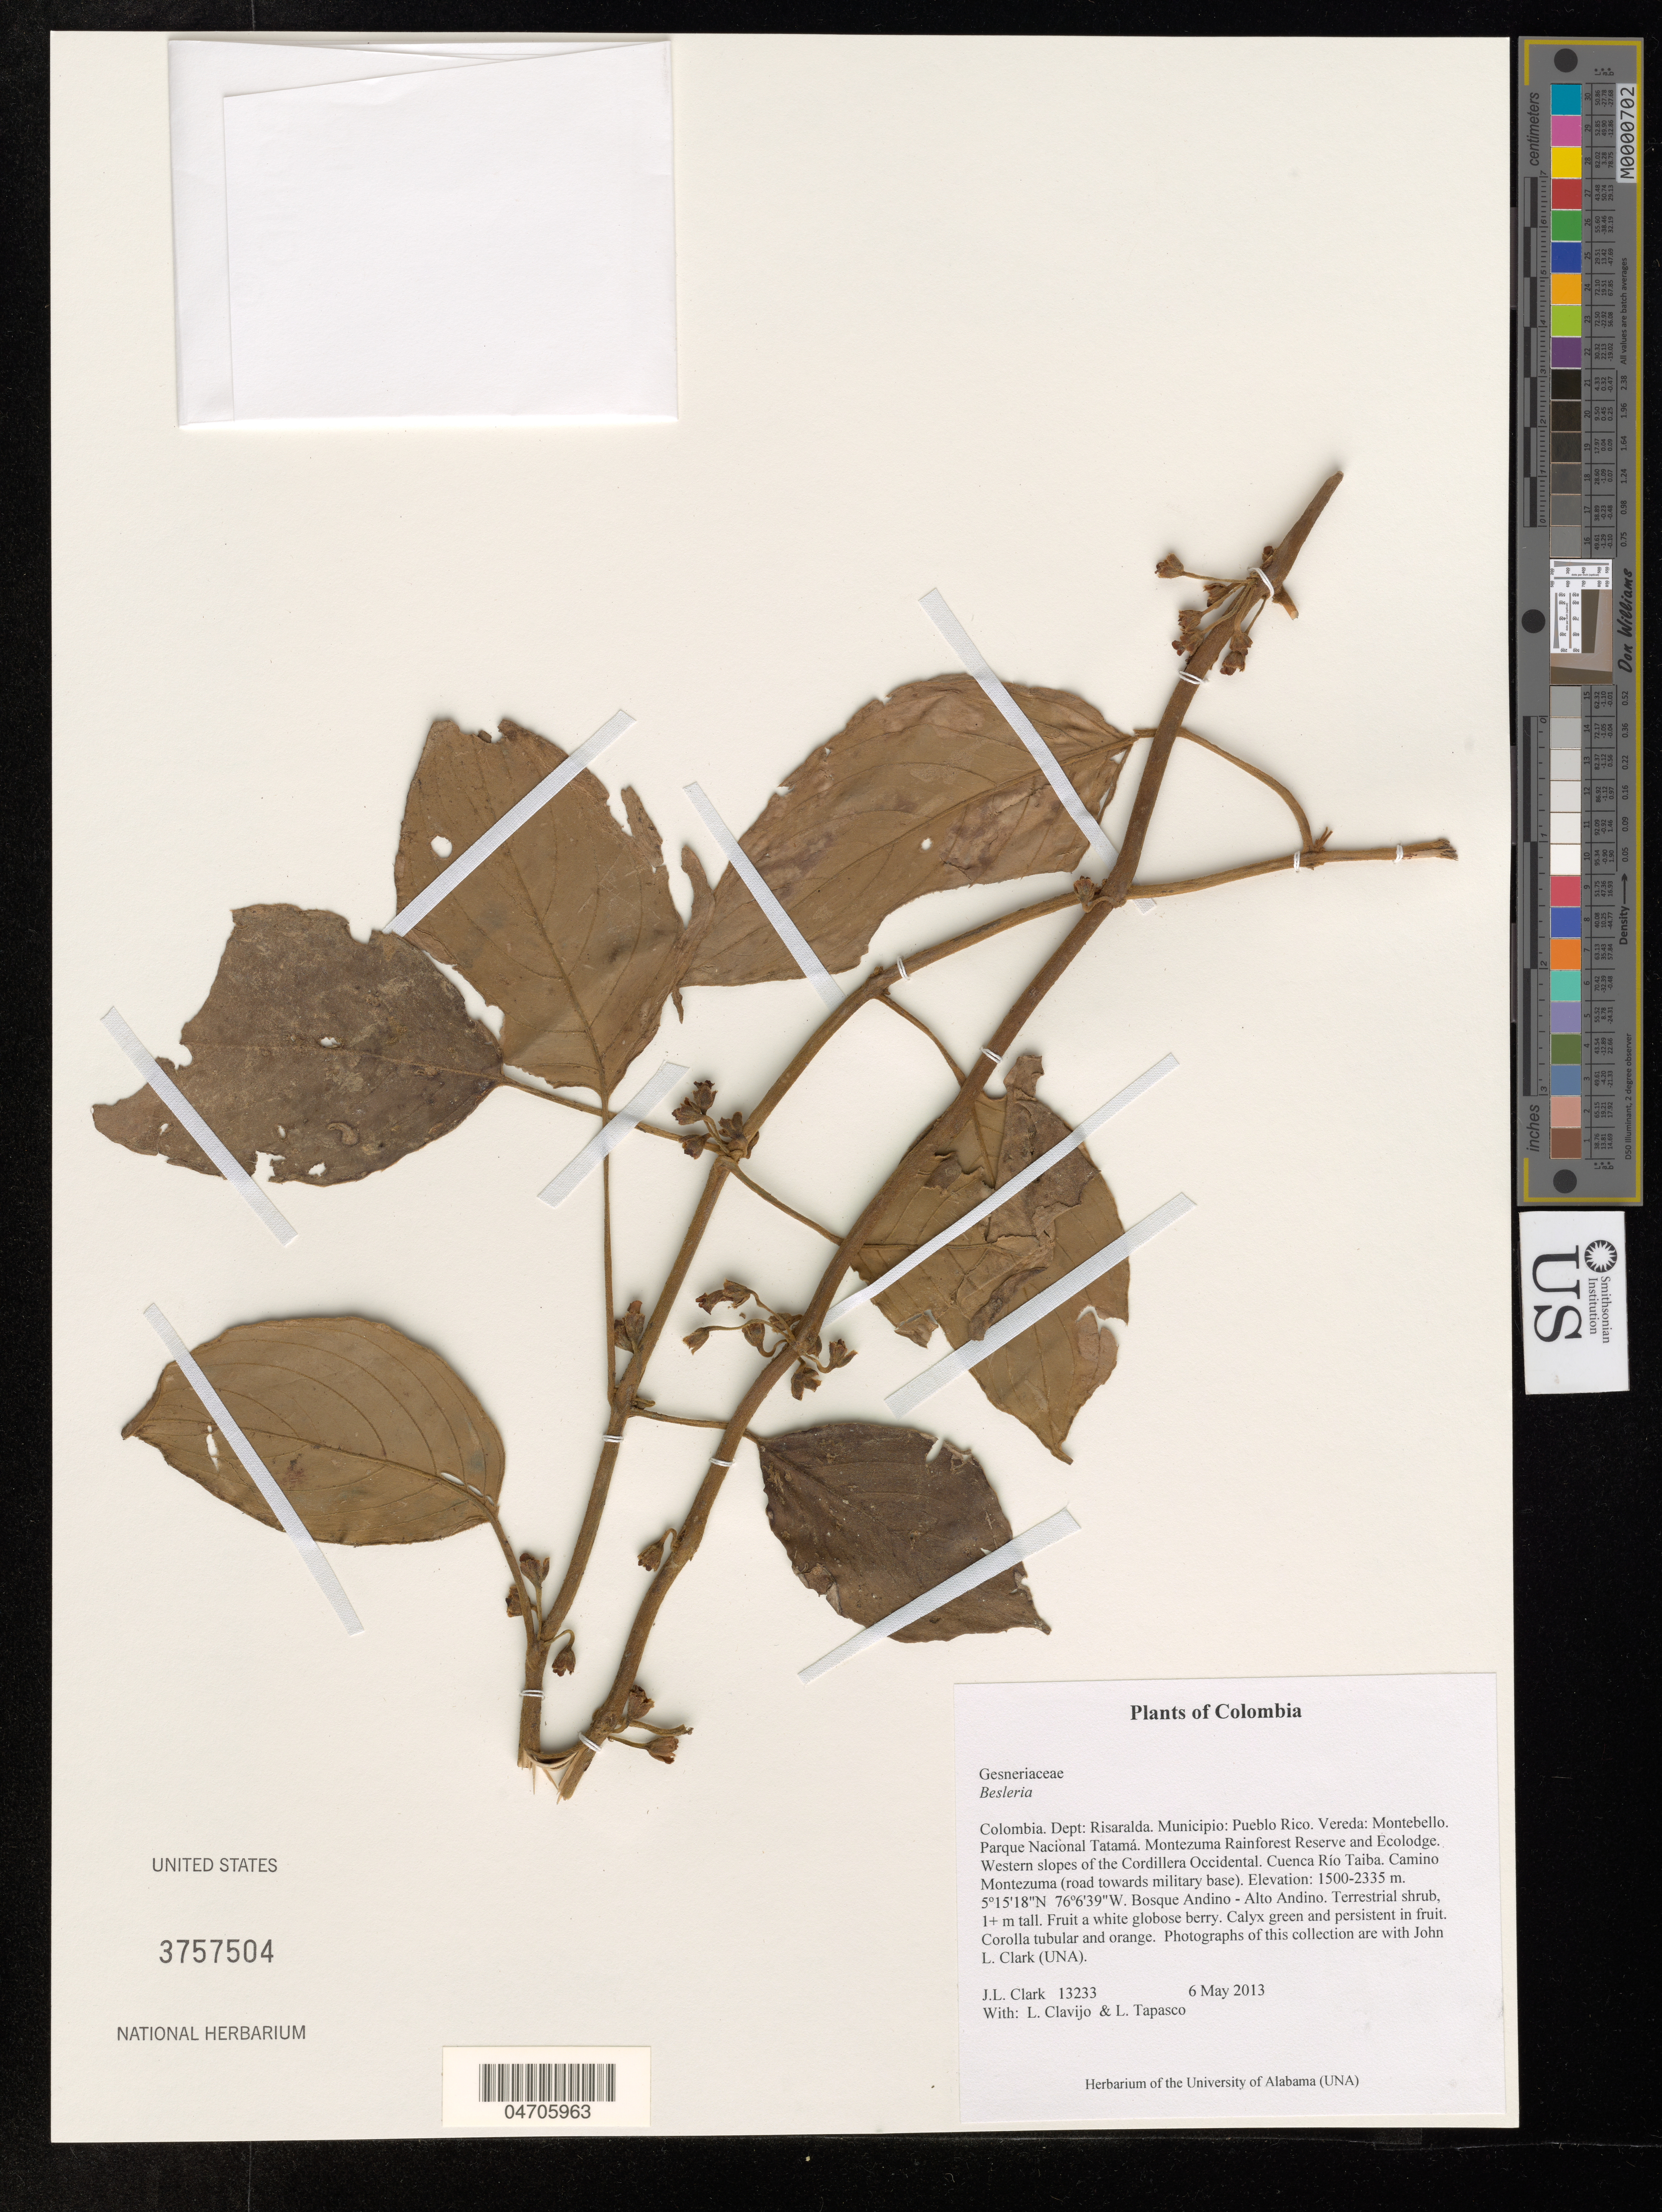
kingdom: Plantae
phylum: Tracheophyta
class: Magnoliopsida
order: Lamiales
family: Gesneriaceae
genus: Besleria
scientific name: Besleria sp.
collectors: J. L. Clark, L. Clavijo & L. Tapasco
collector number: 13233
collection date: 2013-05-06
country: Colombia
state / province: Risaralda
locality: Dept: Risaralda. Municipio: Pueblo Rico. Vereda: Montebello. Parque Nacional Tatamá. Montezuma Rainforest Reserve and Ecolodge. Western slopes of the Cordillera Occidental. Cuenca Río Taiba. Camino Montezuma (road towards military base). Bosque Andino - Alto Andino.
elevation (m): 1500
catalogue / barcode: US 3757504